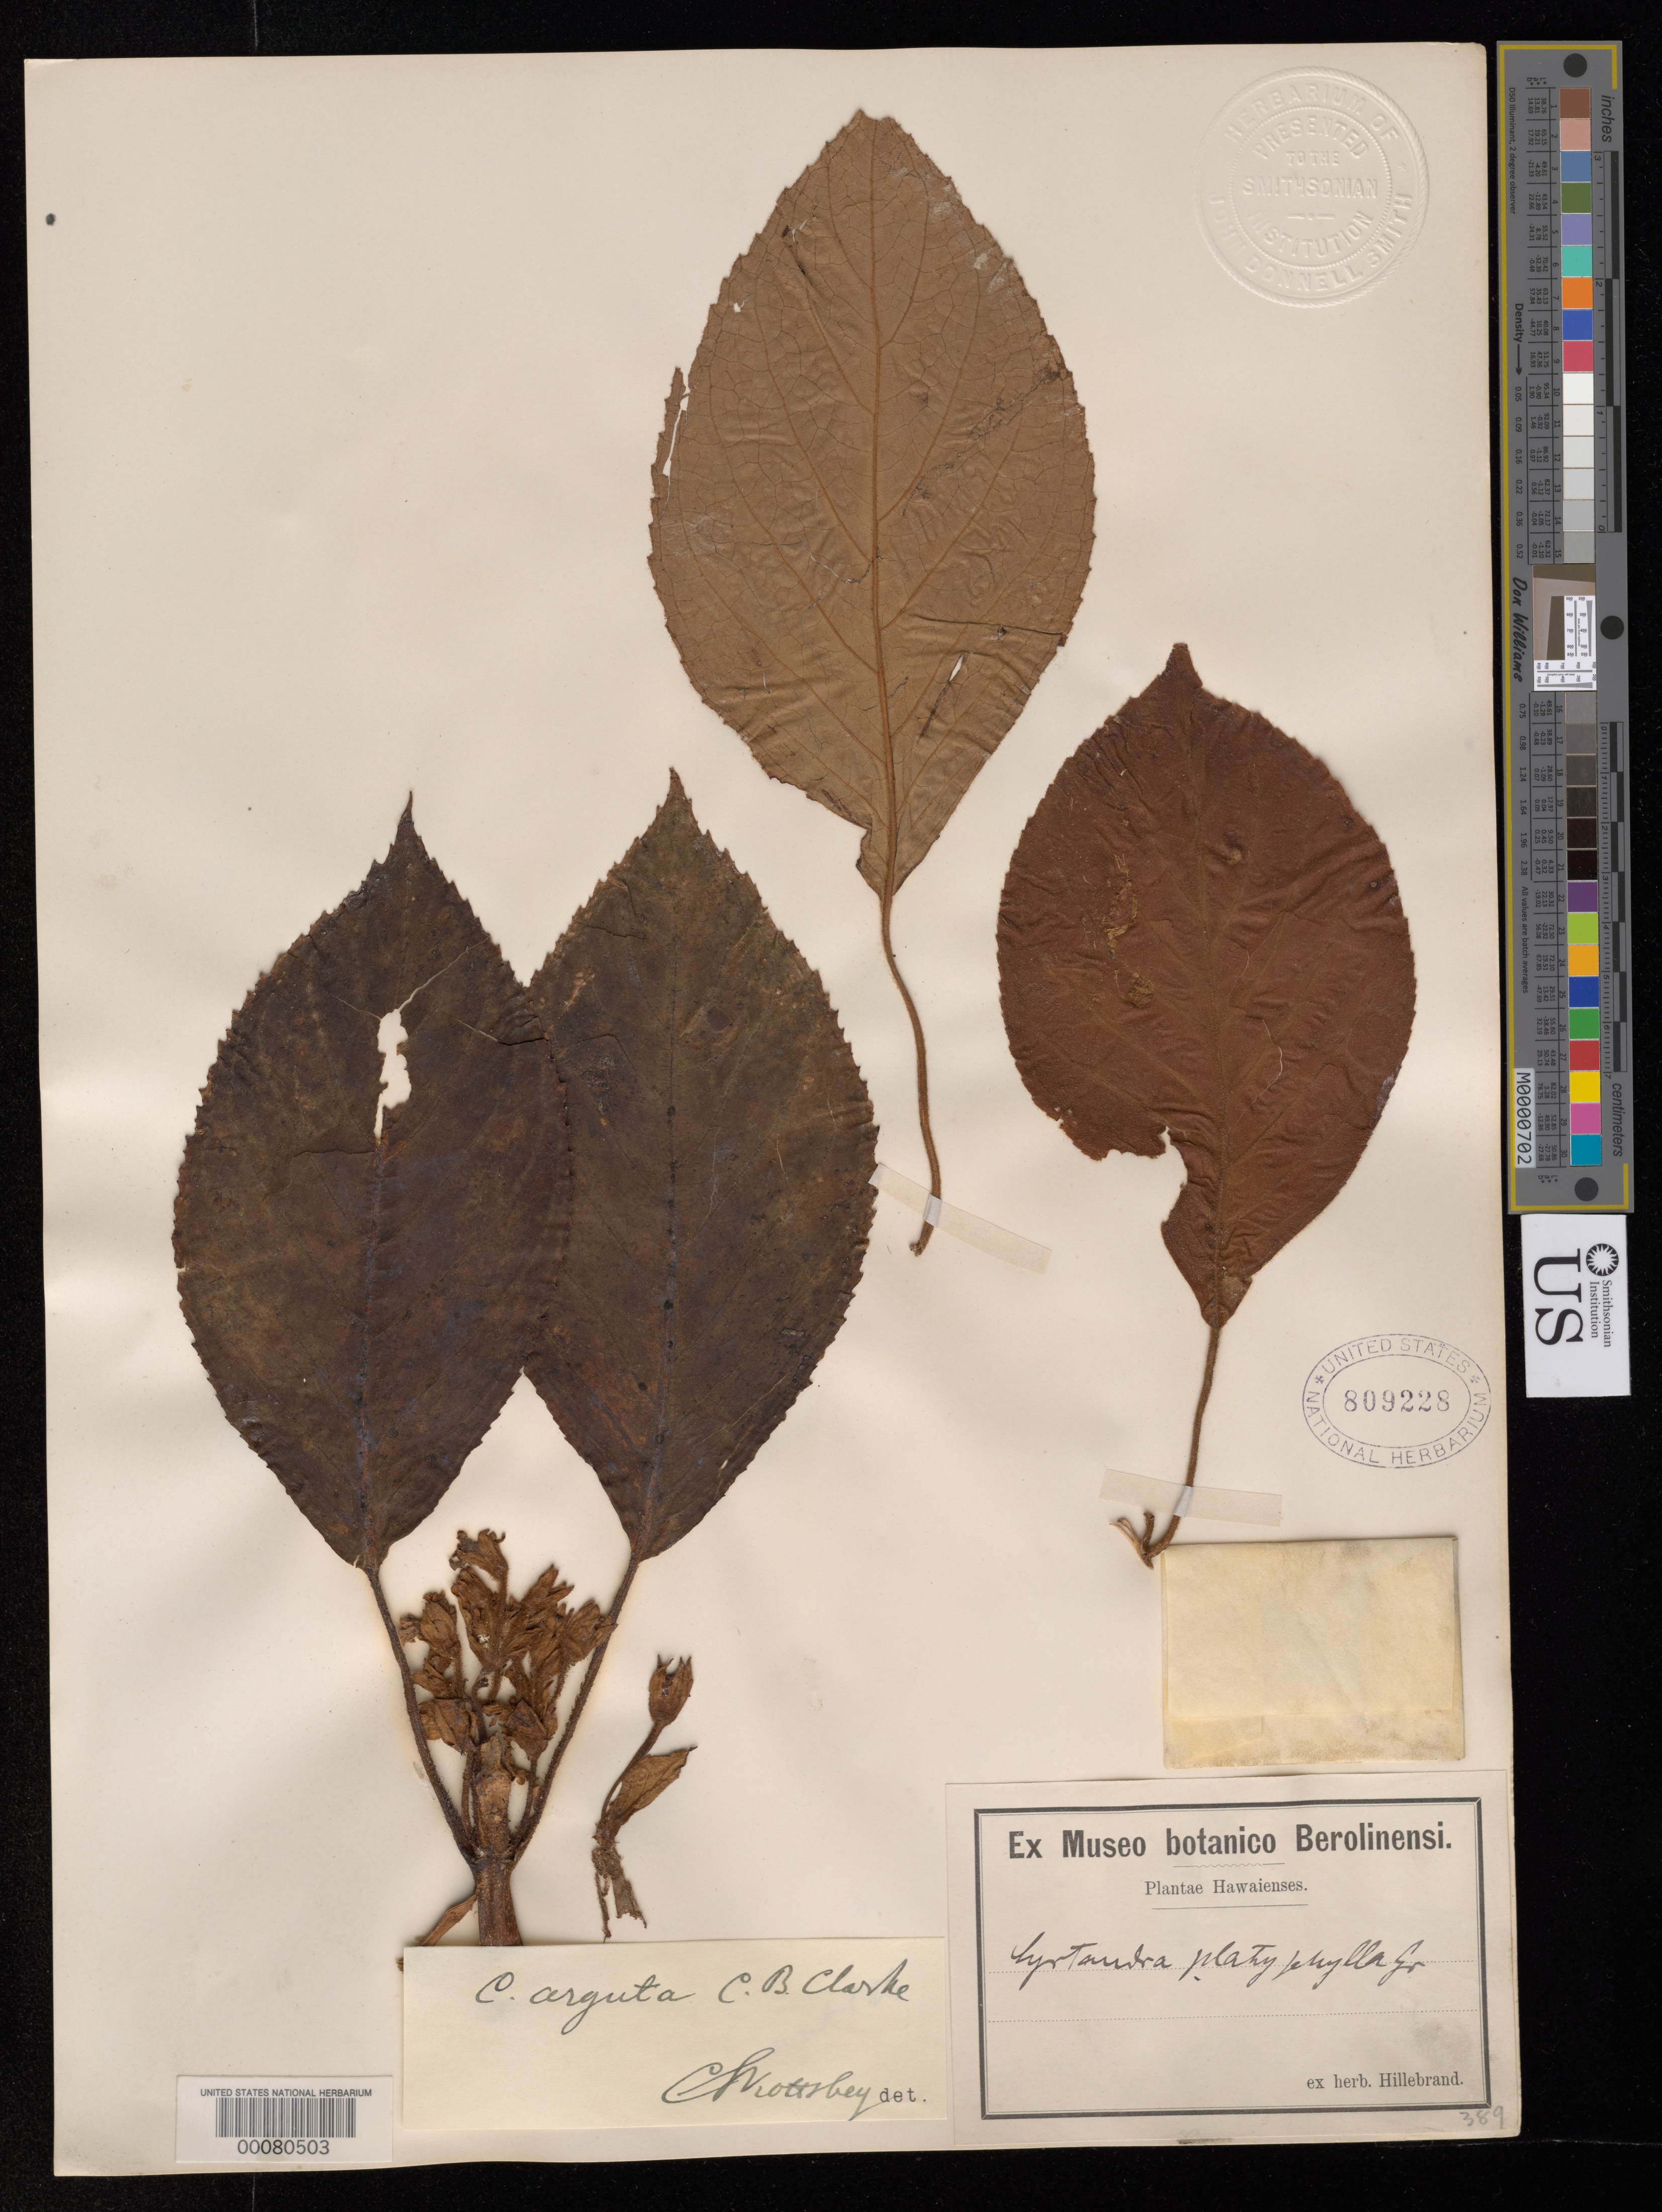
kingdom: Plantae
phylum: Tracheophyta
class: Magnoliopsida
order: Lamiales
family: Gesneriaceae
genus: Cyrtandra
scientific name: Cyrtandra arguta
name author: (A. Gray) C.B. Clarke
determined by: Mottsbey, C.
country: United States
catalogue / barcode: US 809228